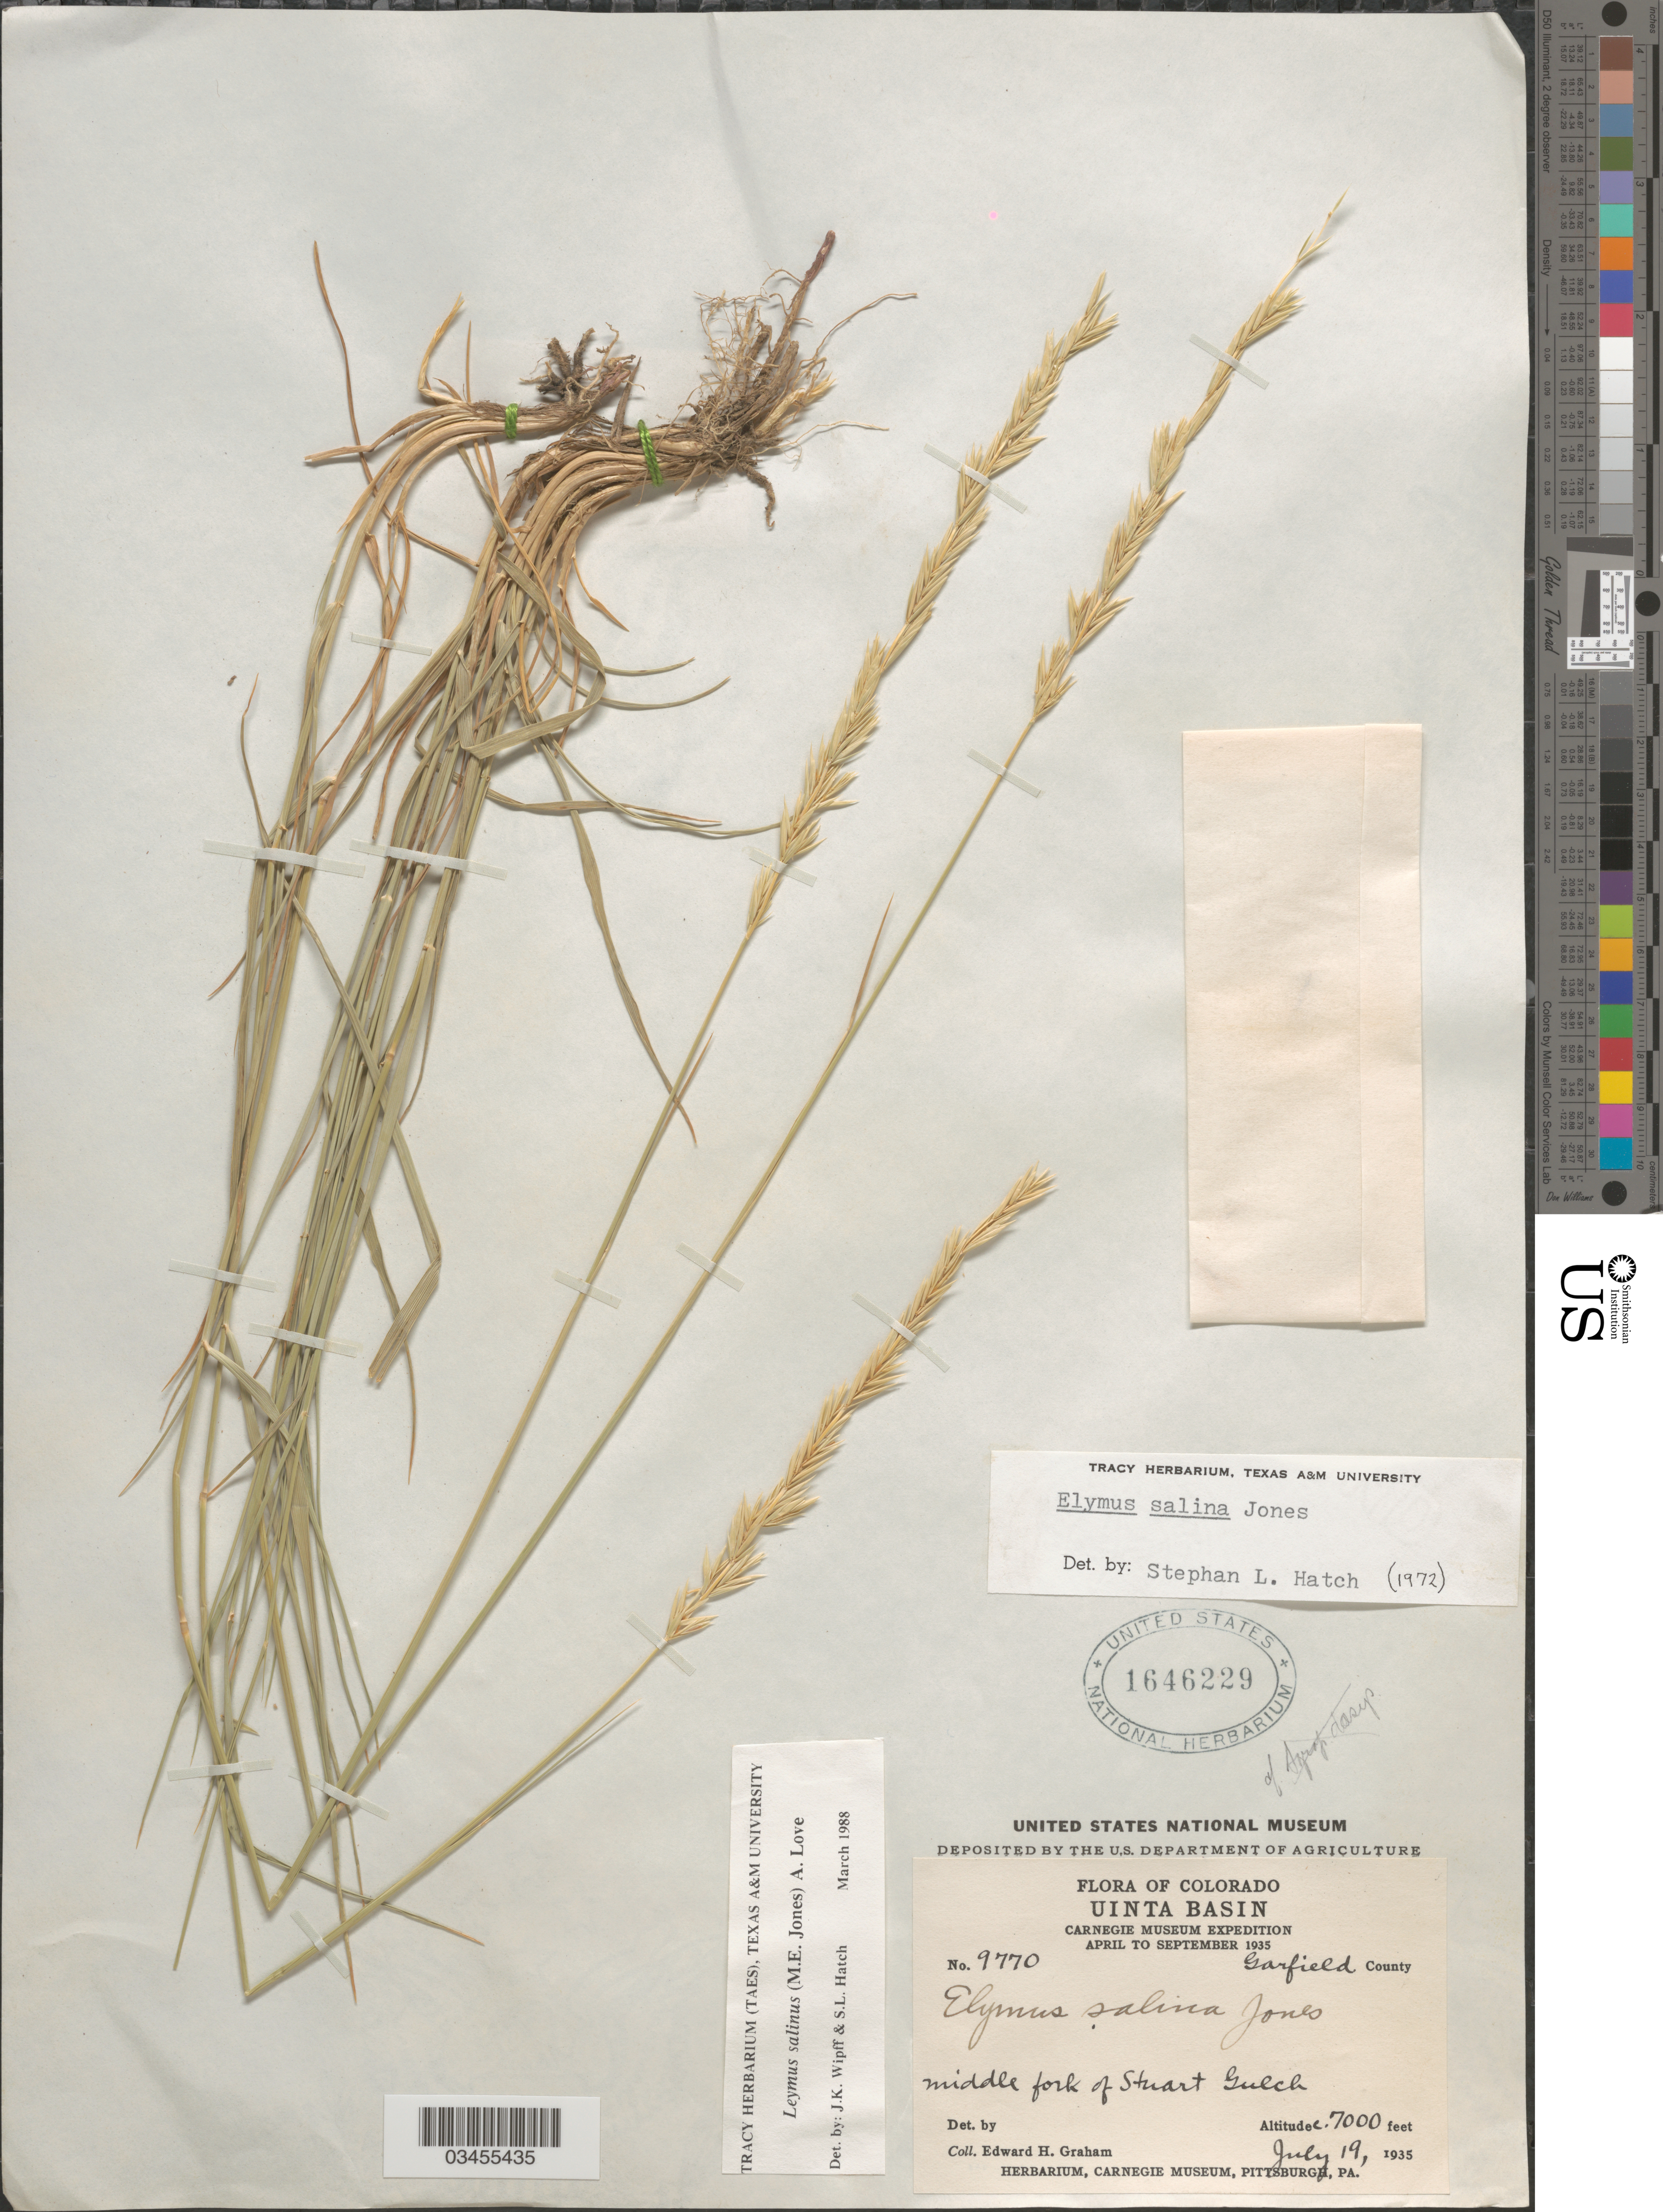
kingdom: Plantae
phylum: Tracheophyta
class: Liliopsida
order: Poales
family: Poaceae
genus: Leymus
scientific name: Leymus salina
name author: (M.E. Jones) Á. Löve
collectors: E. H. Graham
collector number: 9770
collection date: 1935-07-19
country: United States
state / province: Colorado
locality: Uinta Basin. Carnege Museum Expedition. Garfield County. Middle fork of Stuart Gulch.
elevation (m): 2134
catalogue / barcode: US 1646229